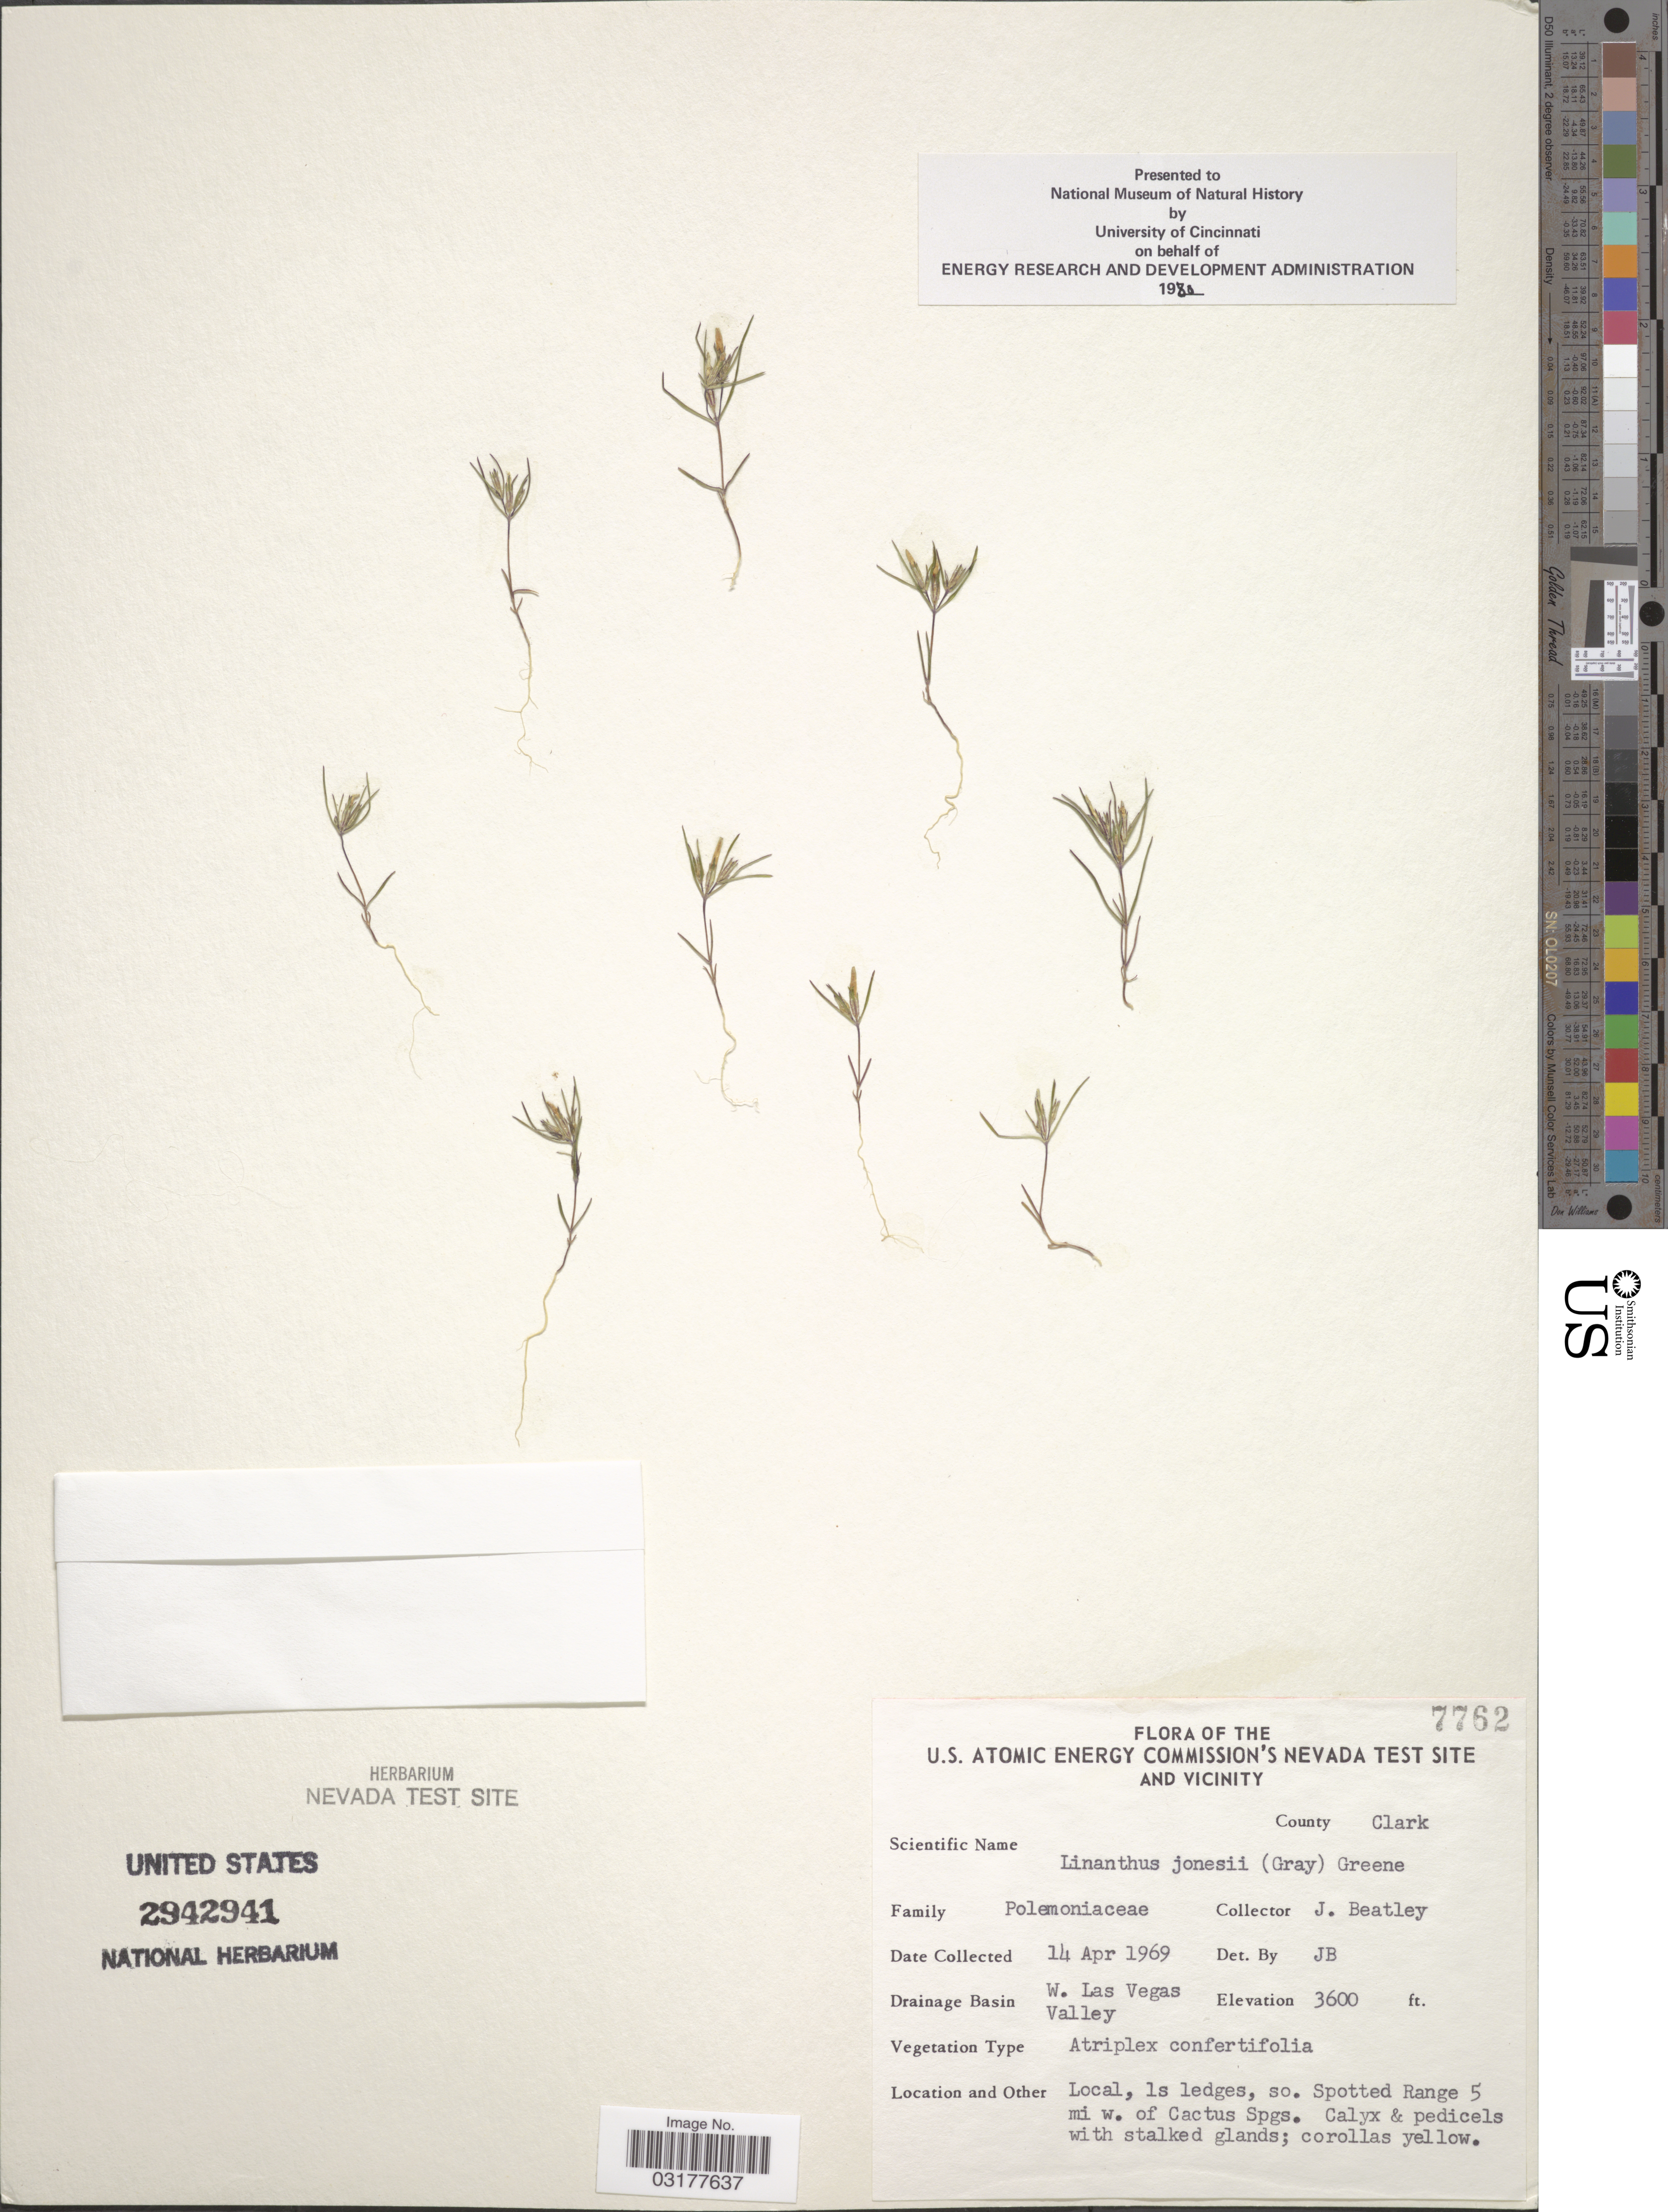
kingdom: Plantae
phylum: Tracheophyta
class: Magnoliopsida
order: Ericales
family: Polemoniaceae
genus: Linanthus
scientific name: Linanthus jonesii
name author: (A. Gray) Greene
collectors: J. C. Beatley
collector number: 7762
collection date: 1969-04-14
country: United States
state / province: Nevada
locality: U.S. Atomic Energy Commission's Nevada Test Site and Vicinity. County Clark. Drainage Basin W. Las Vegas Valley. Local, ls ledges, so. Spotted Range 5 mi w. of Cactus Spgs.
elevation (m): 1097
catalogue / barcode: US 2942941